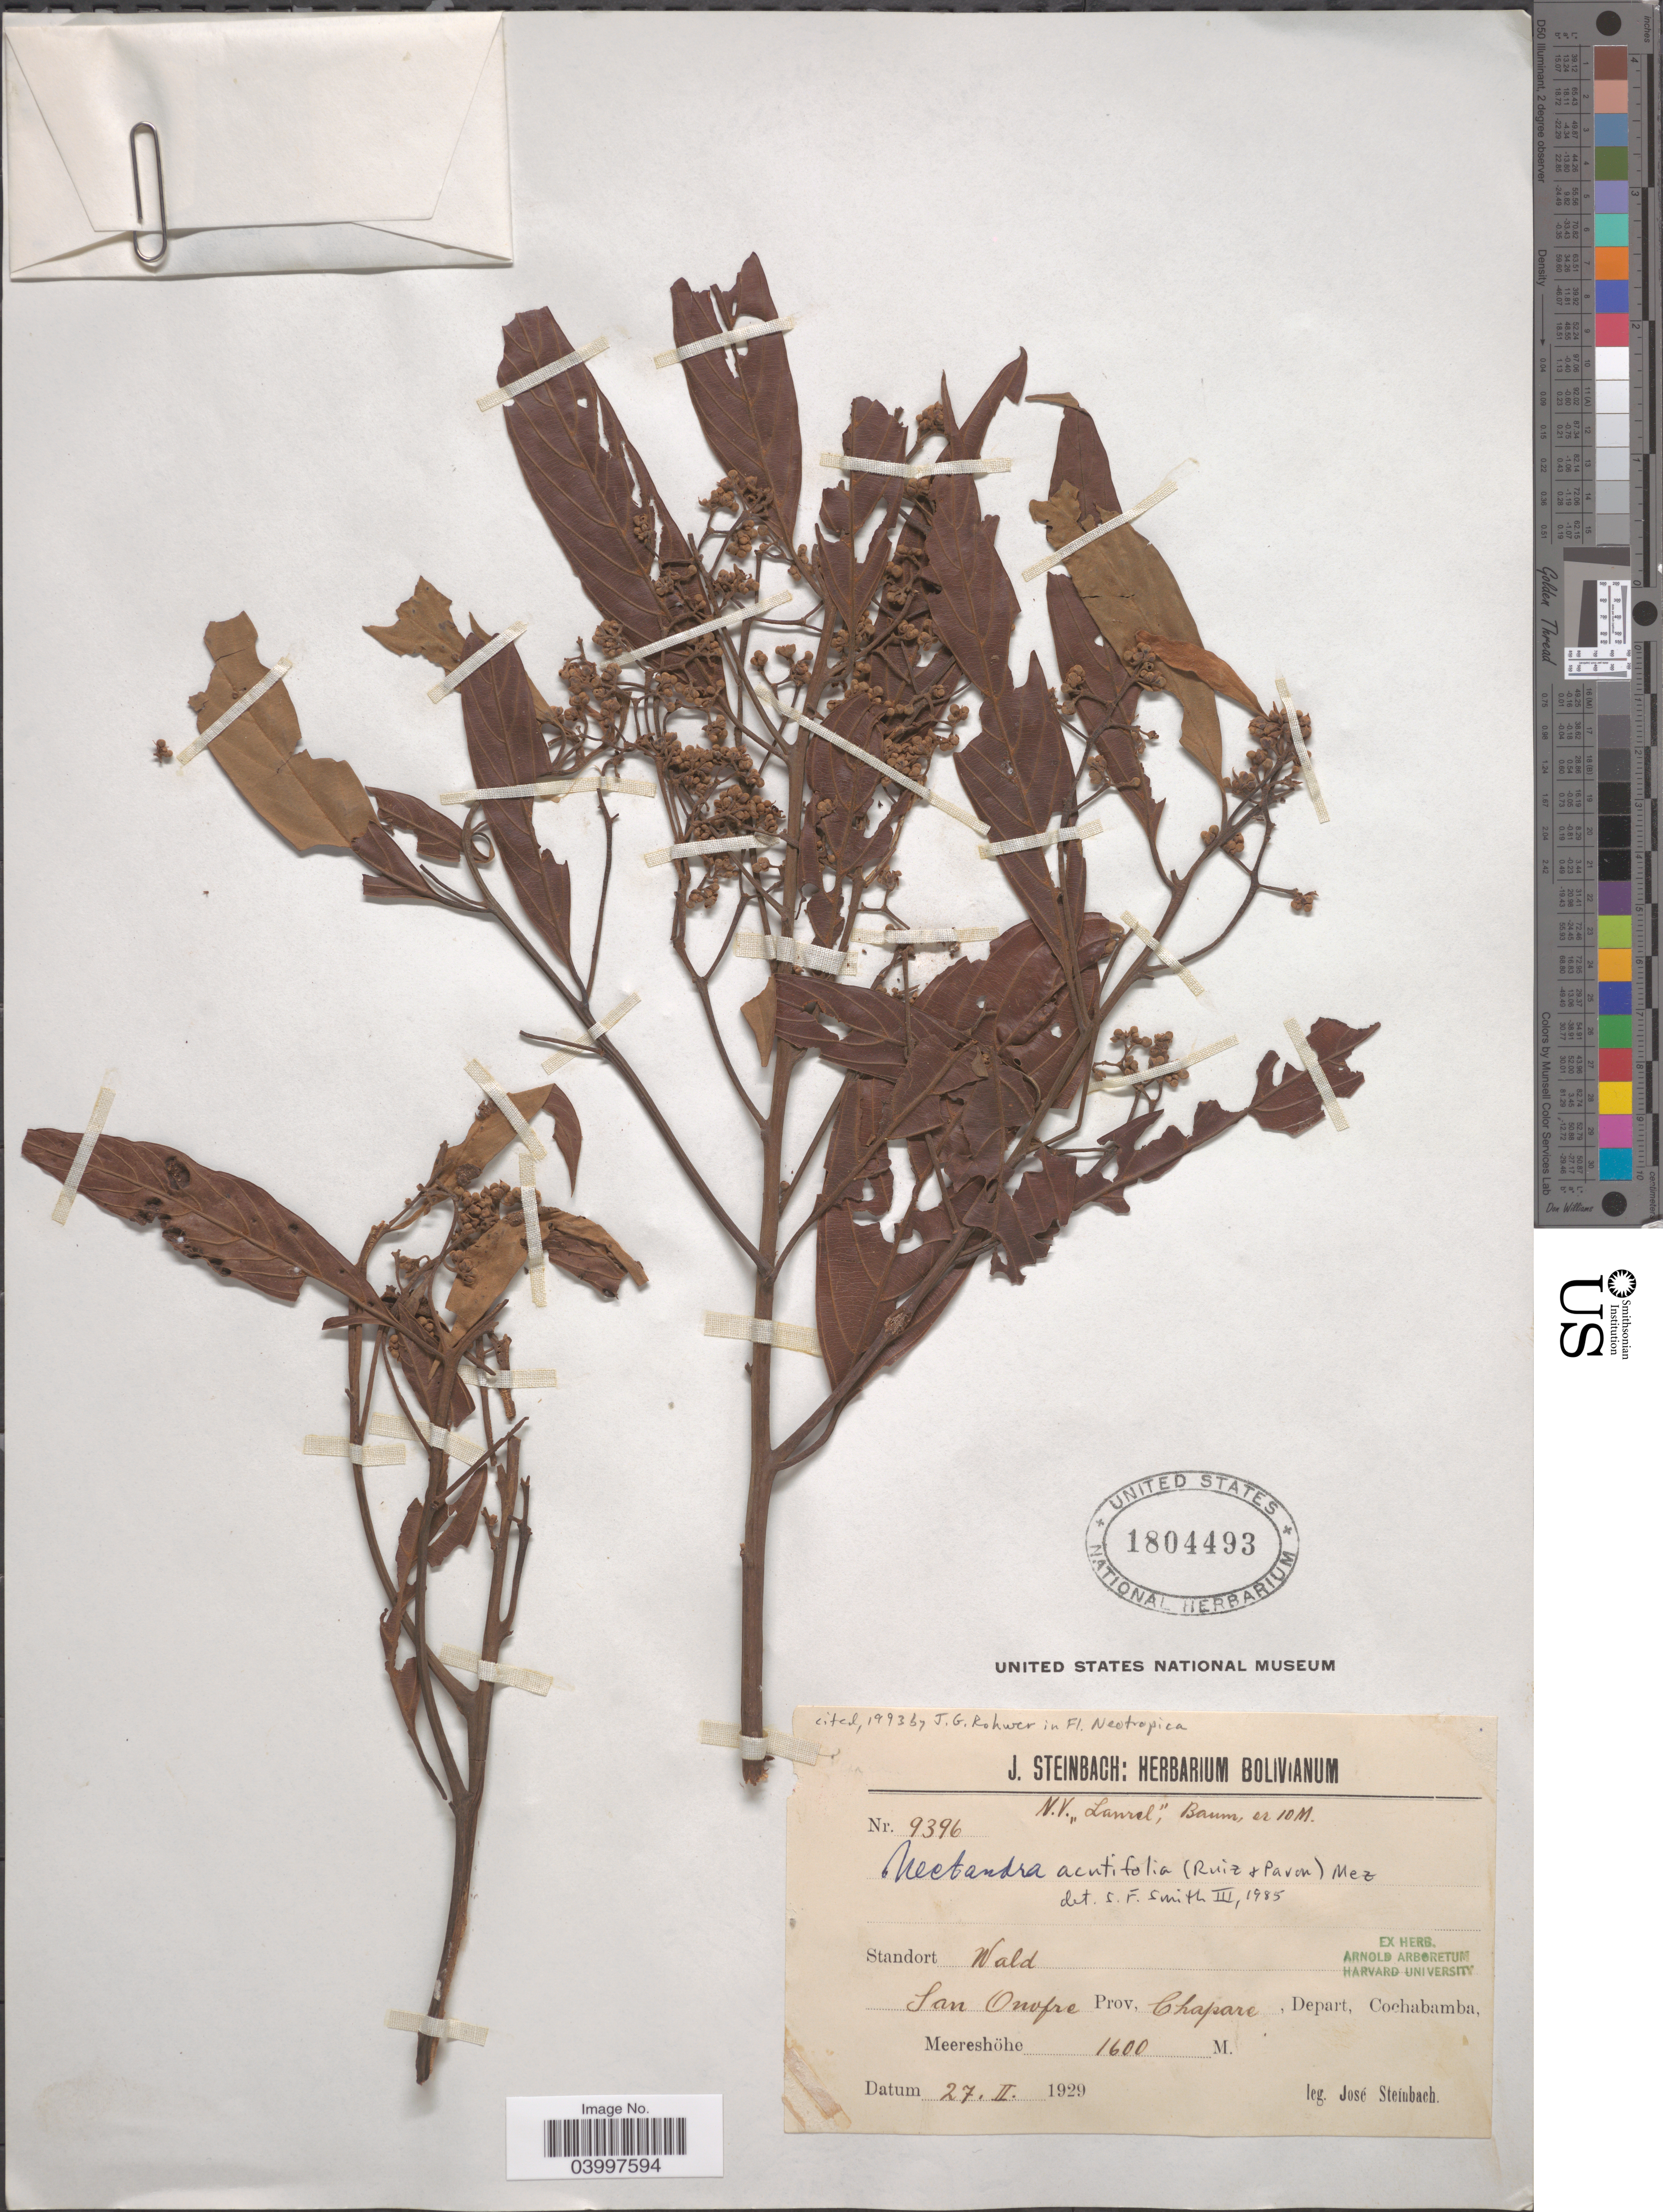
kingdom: Plantae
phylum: Tracheophyta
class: Magnoliopsida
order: Laurales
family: Lauraceae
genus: Nectandra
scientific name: Nectandra acutifolia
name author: (Ruiz & Pav.) Mez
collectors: J. Steinbach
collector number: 9396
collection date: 1929-02-27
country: Bolivia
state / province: Cochabamba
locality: San Onofre.Prov, Chapare. Depart. Cochabamba.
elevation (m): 1600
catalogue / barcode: US 1804493